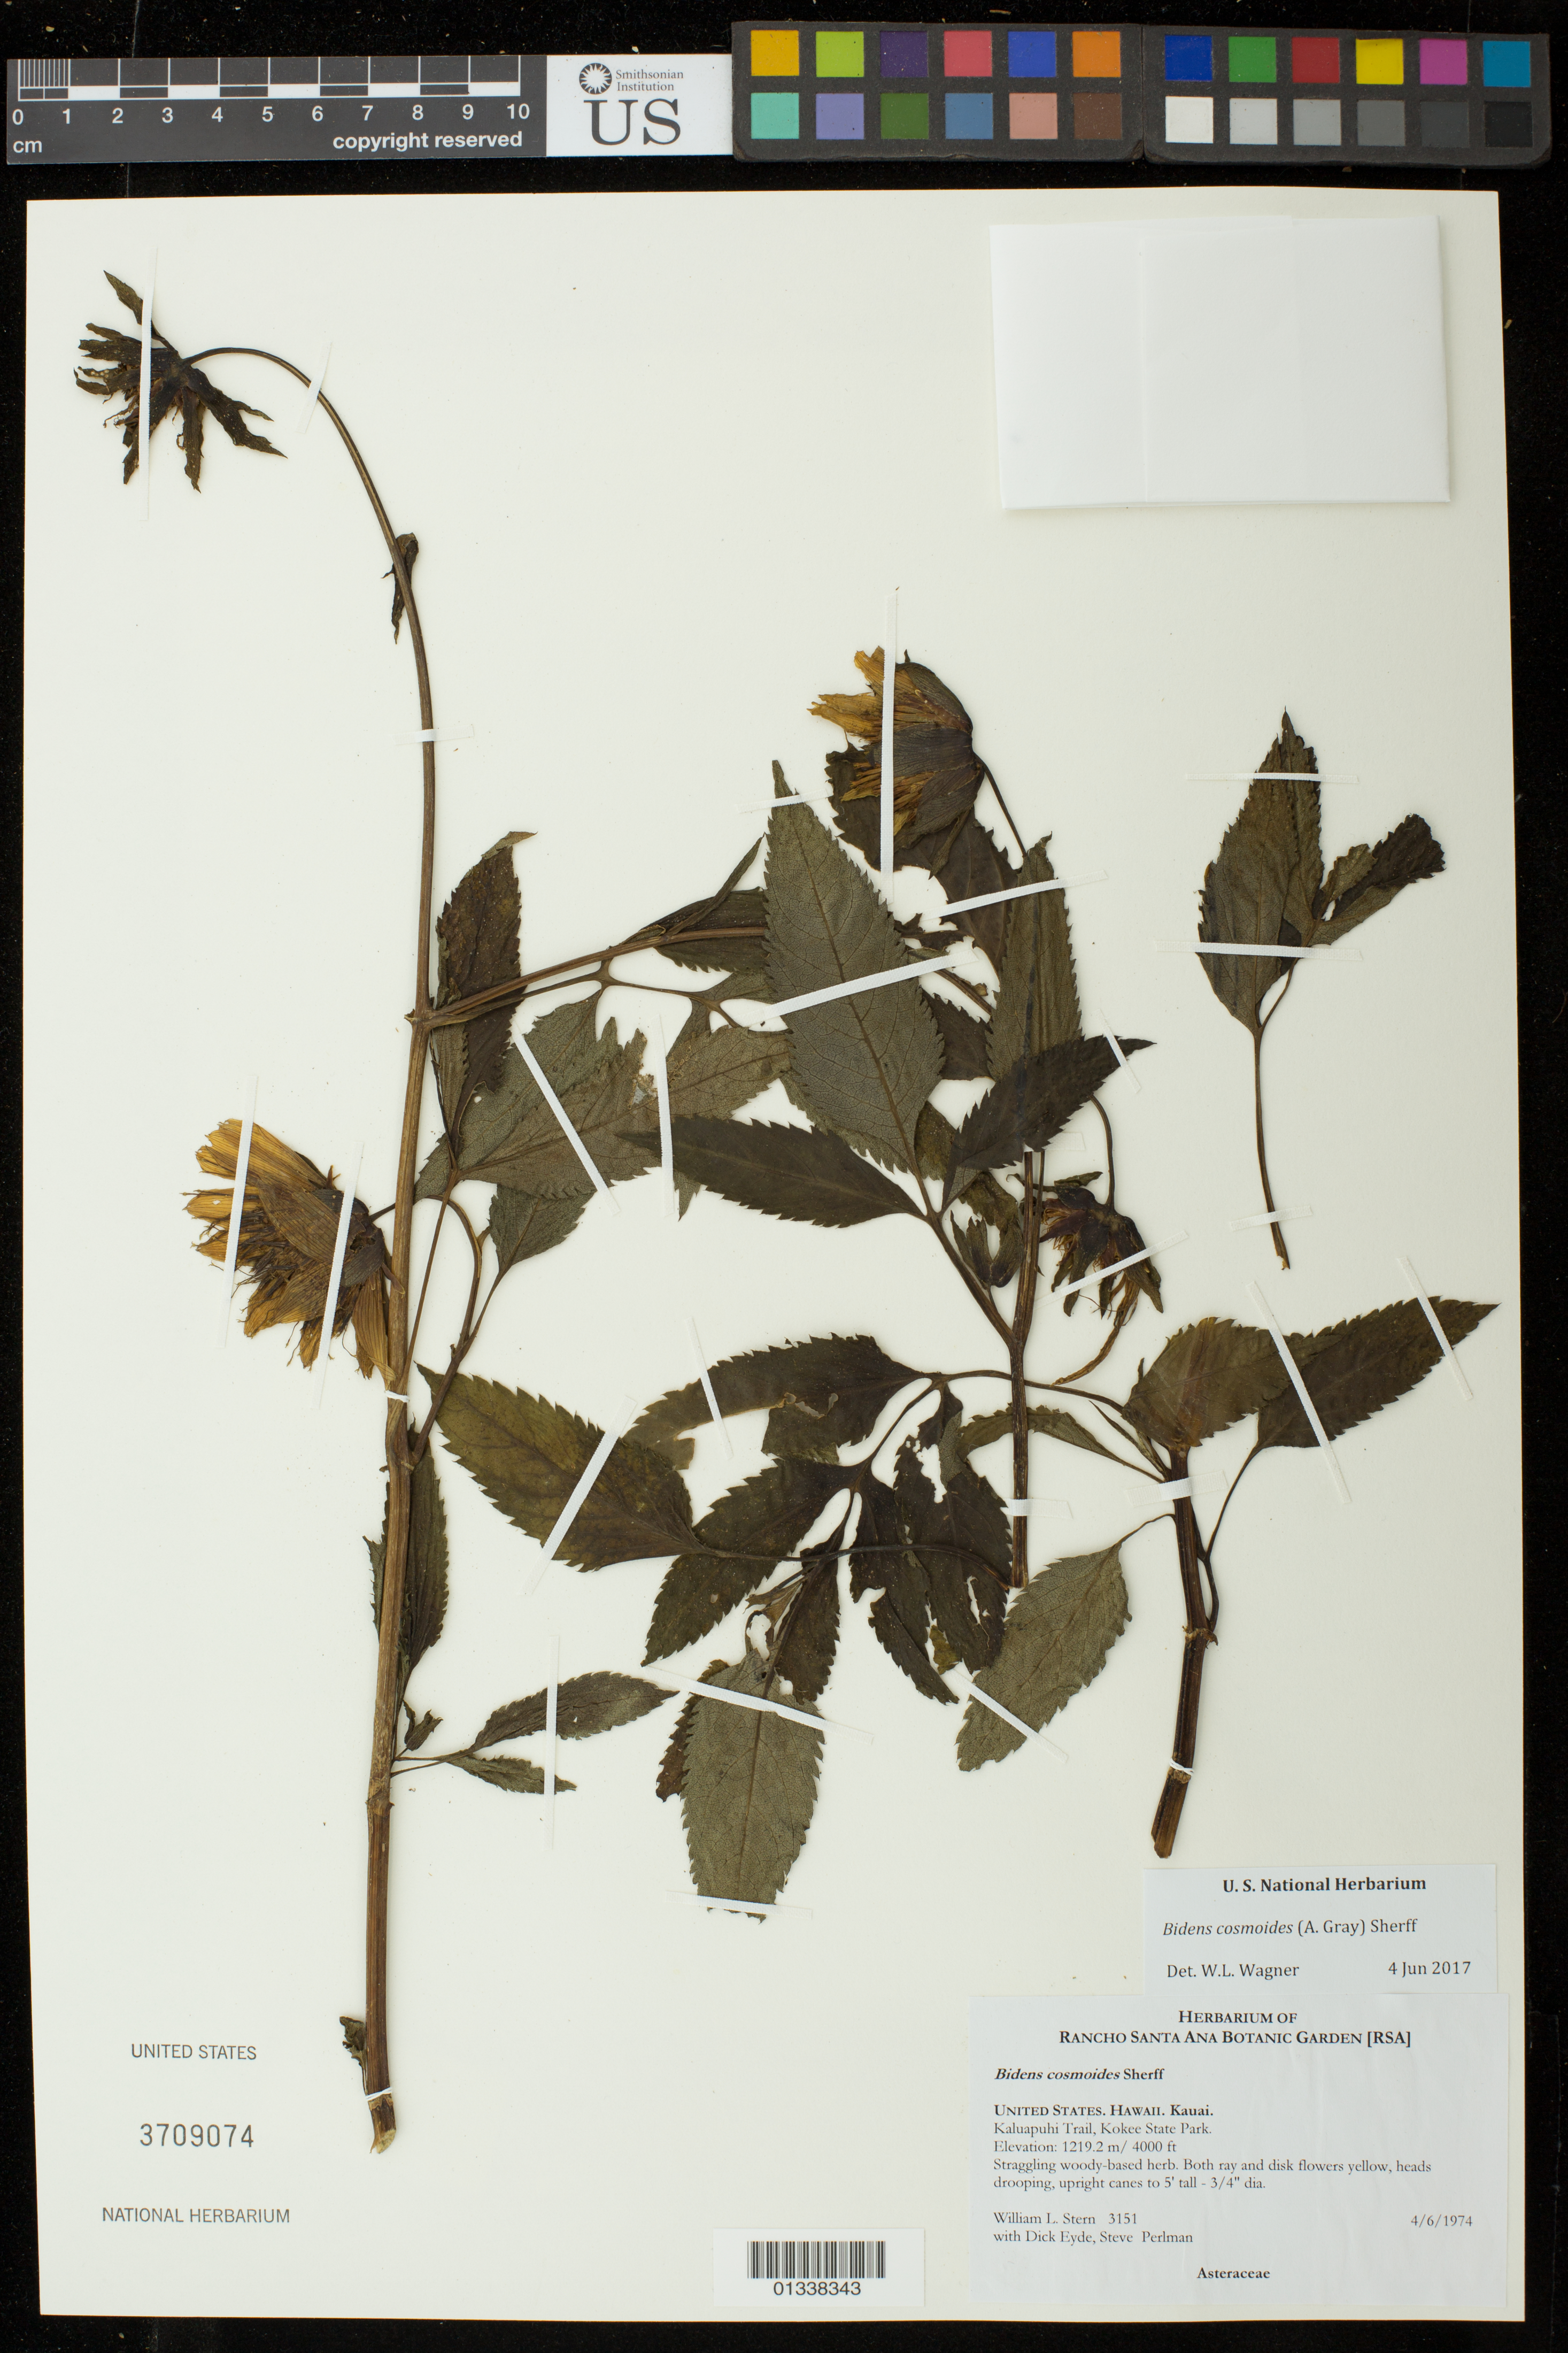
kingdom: Plantae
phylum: Tracheophyta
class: Magnoliopsida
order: Asterales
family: Asteraceae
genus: Bidens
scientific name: Bidens cosmoides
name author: (A. Gray) Sherff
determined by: Wagner, W. L., (BOT), Smithsonian Institution - National Museum of Natural History (UNITED STATES)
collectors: W. L. Stern, R. H. Eyde & S. P. Perlman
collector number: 3151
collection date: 1974-04-06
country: United States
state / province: Hawaii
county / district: Kauai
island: Kaua'i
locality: Kaluapuhi Trail, Kokee State Park.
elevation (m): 1219.2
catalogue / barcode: US 3709074